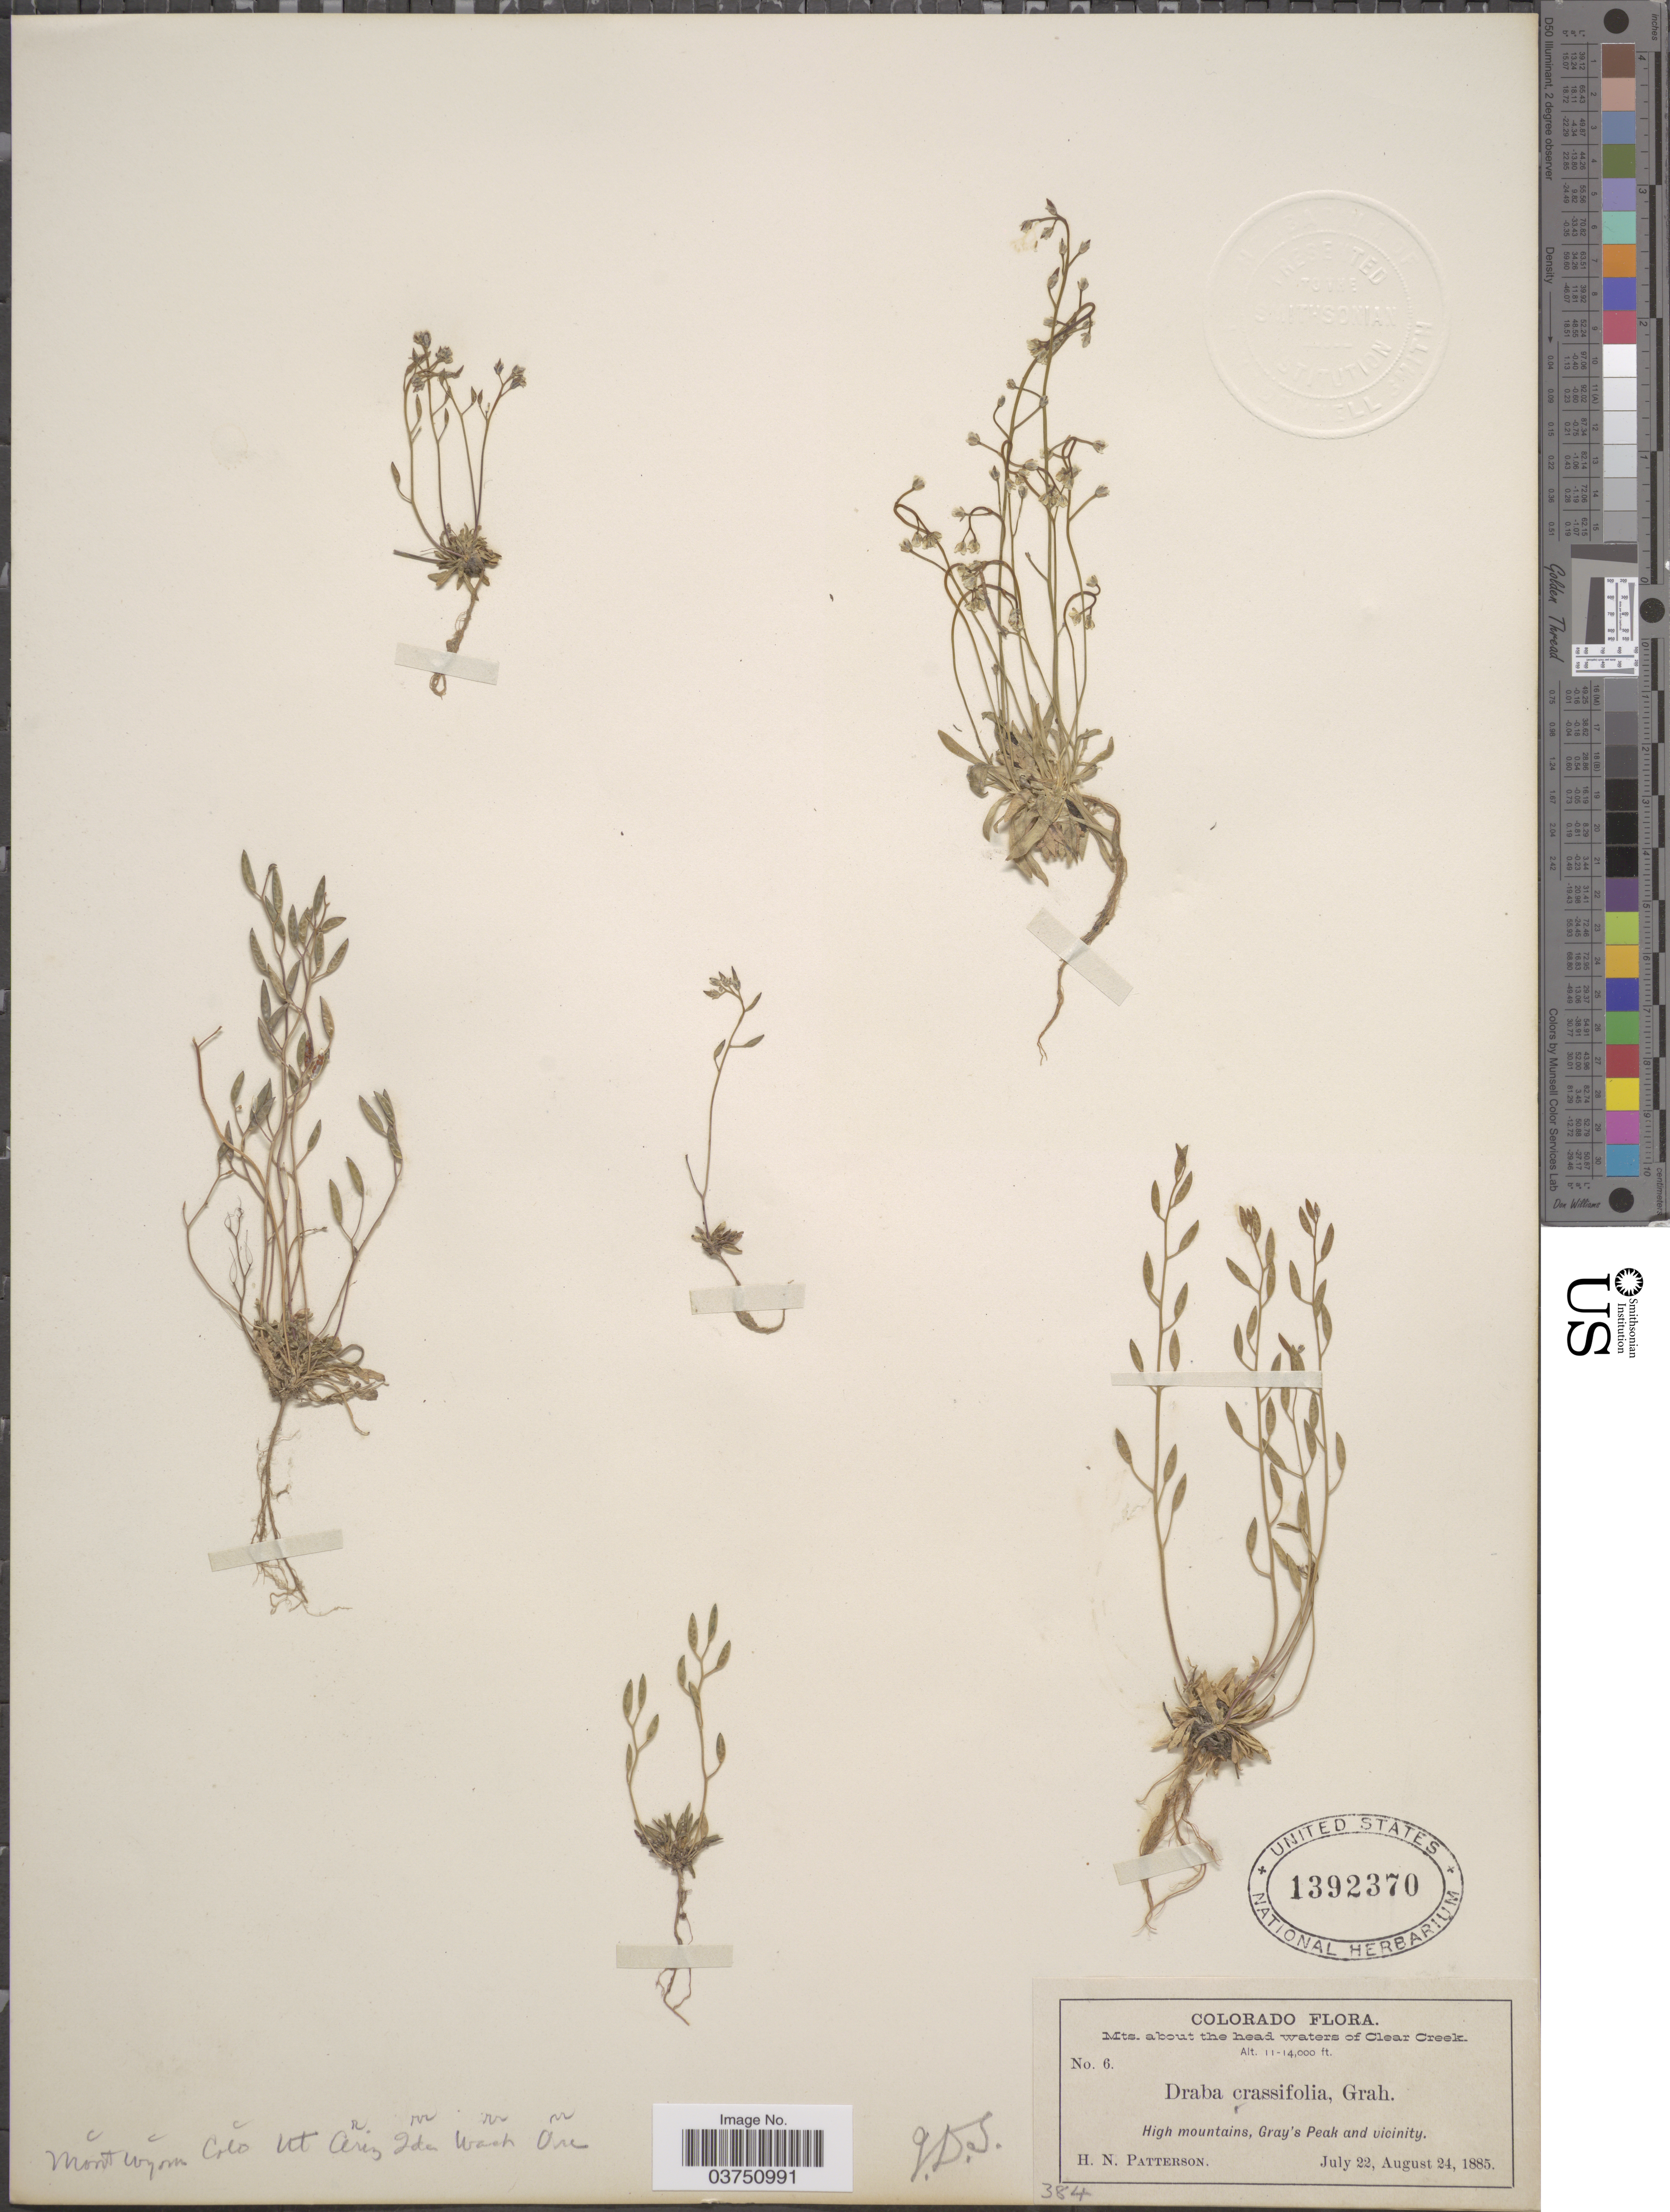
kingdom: Plantae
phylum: Tracheophyta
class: Magnoliopsida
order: Brassicales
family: Brassicaceae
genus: Draba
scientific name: Draba crassifolia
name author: Graham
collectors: H. N. Patterson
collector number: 6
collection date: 1885-07-22/1885-08-24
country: United States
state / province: Colorado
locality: Mts. about the head waters of Clear Creek. High mountains, Gray's Peak and vicinity.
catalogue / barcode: US 1392370